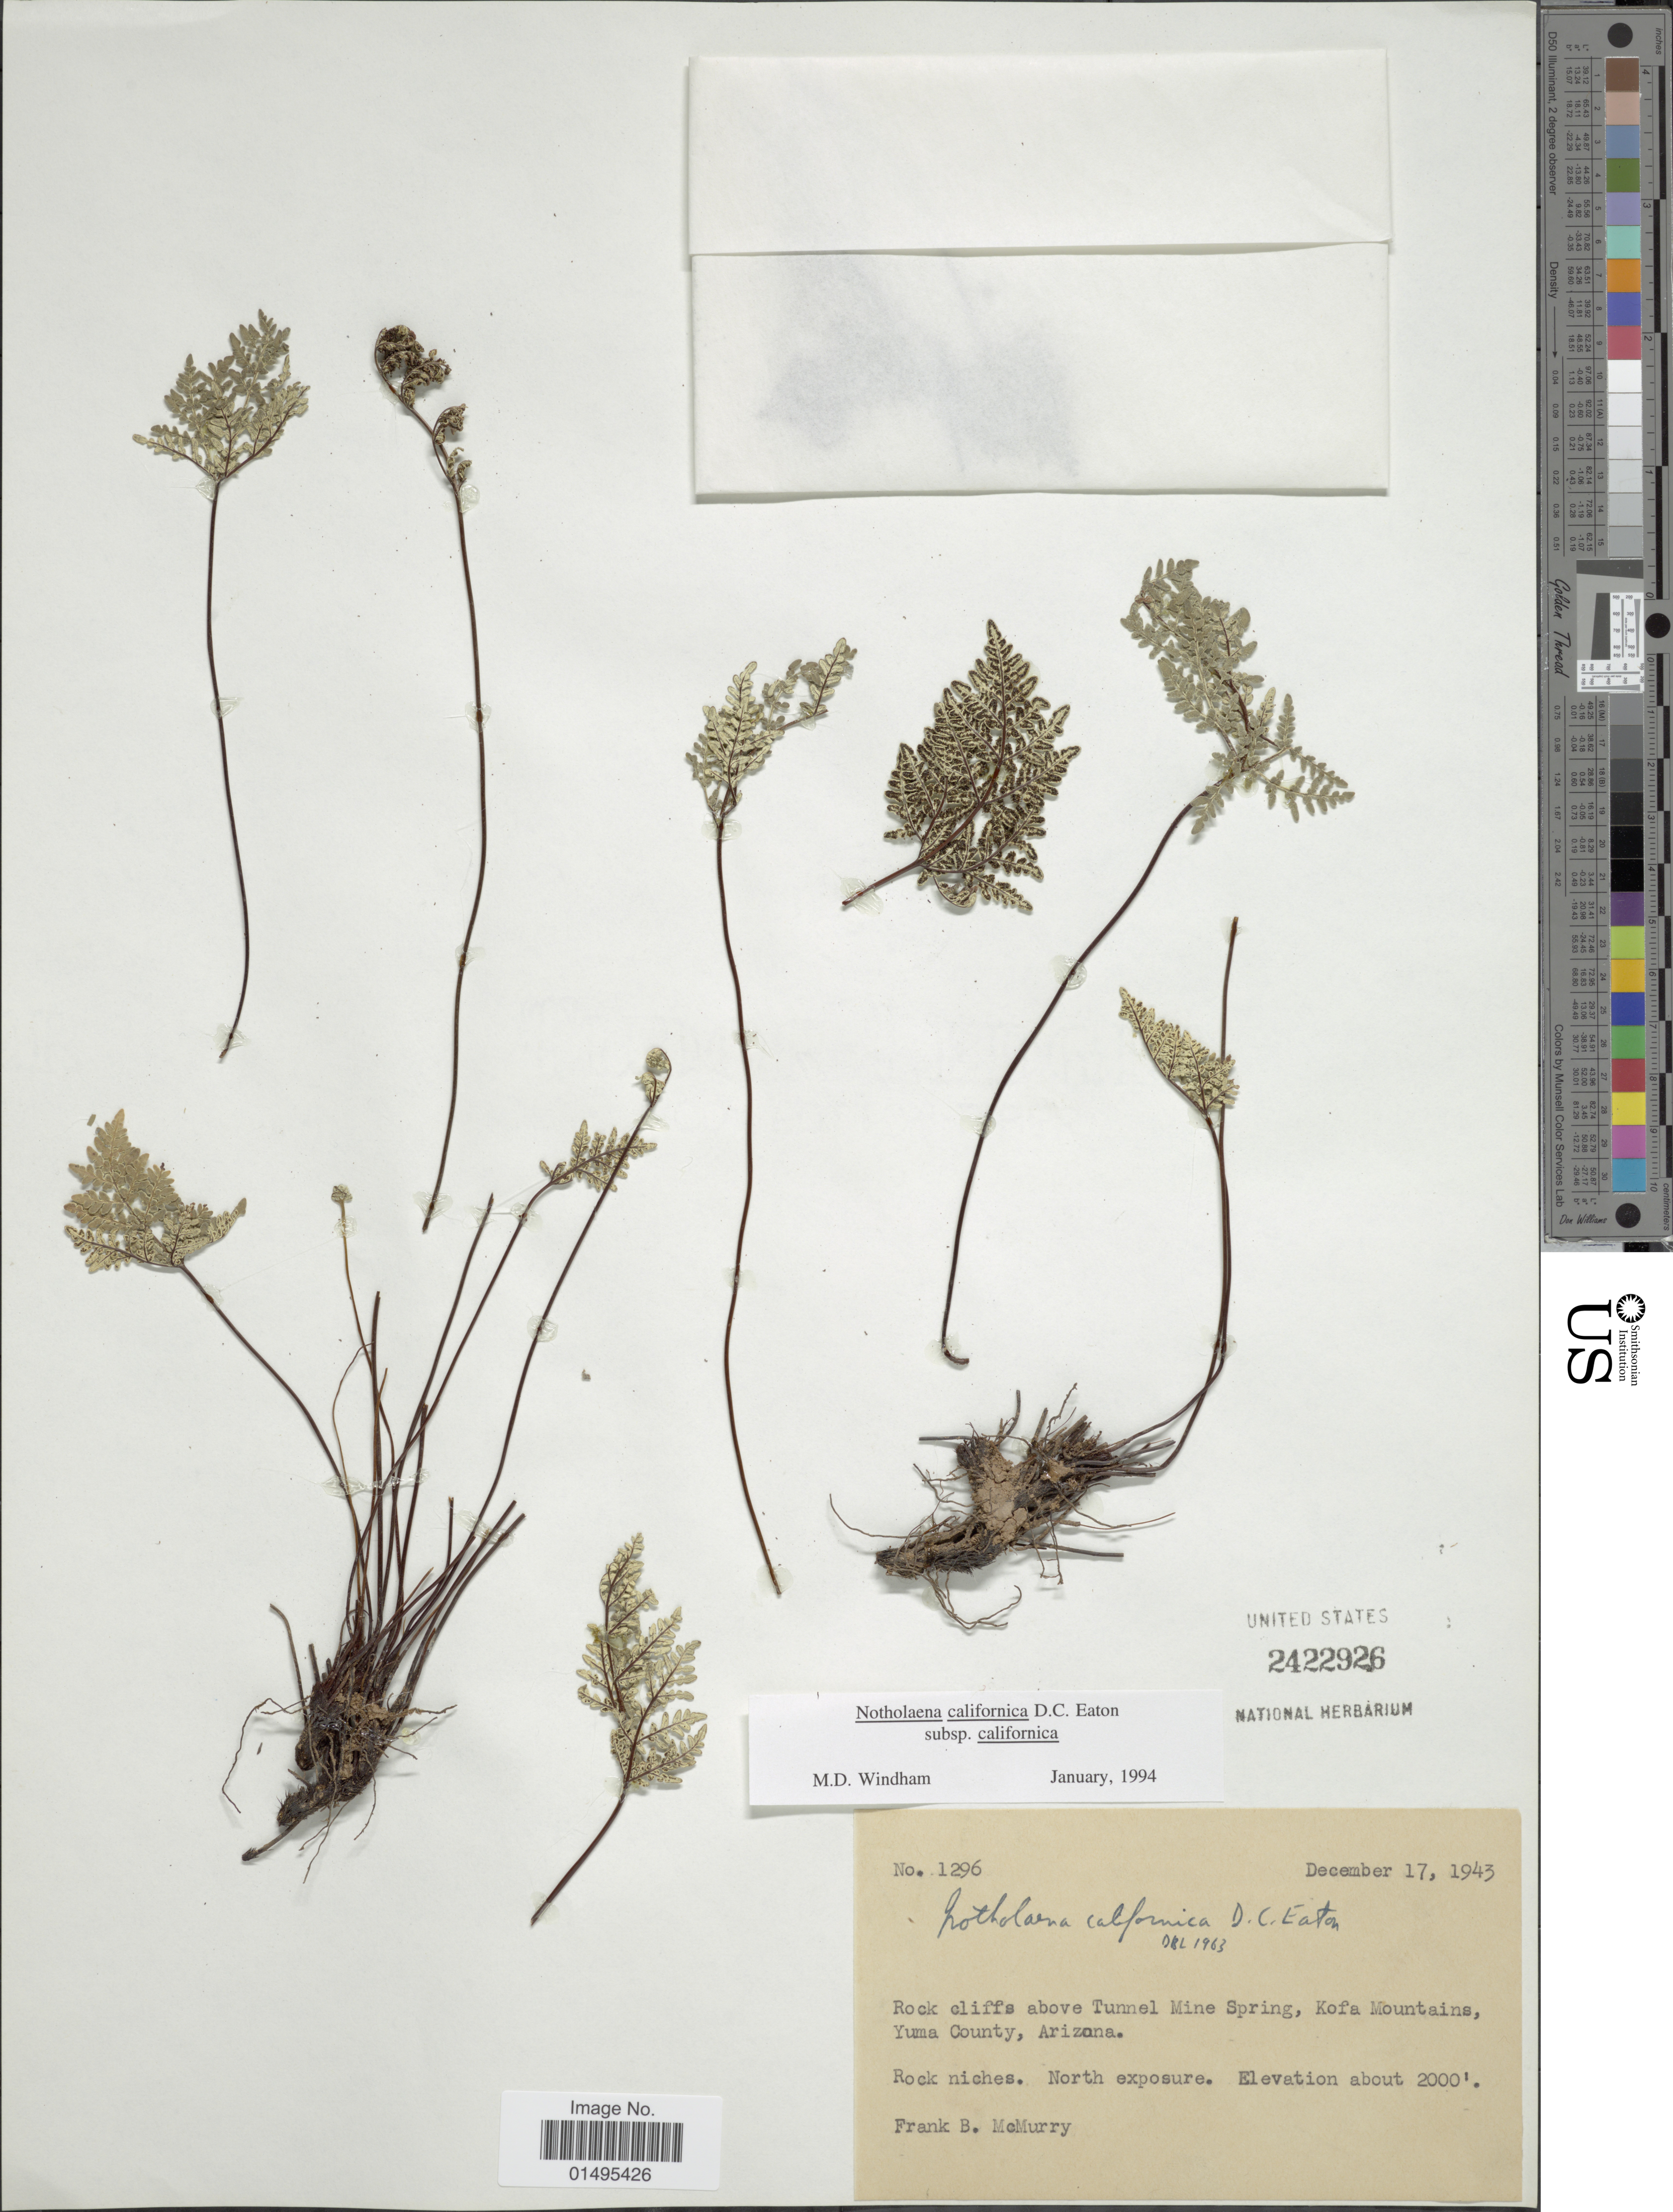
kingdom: Plantae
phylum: Tracheophyta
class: Polypodiopsida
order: Polypodiales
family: Pteridaceae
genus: Notholaena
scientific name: Notholaena aschenborniana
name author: Klotzsch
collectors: F. B. McMurry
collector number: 1296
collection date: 1943-12-17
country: United States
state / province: Arizona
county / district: Yuma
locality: Rock cliffs above Tunnel Mine Spring, Kofa Mountains, Yuma County, Arizona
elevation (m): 610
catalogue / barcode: US 2422926